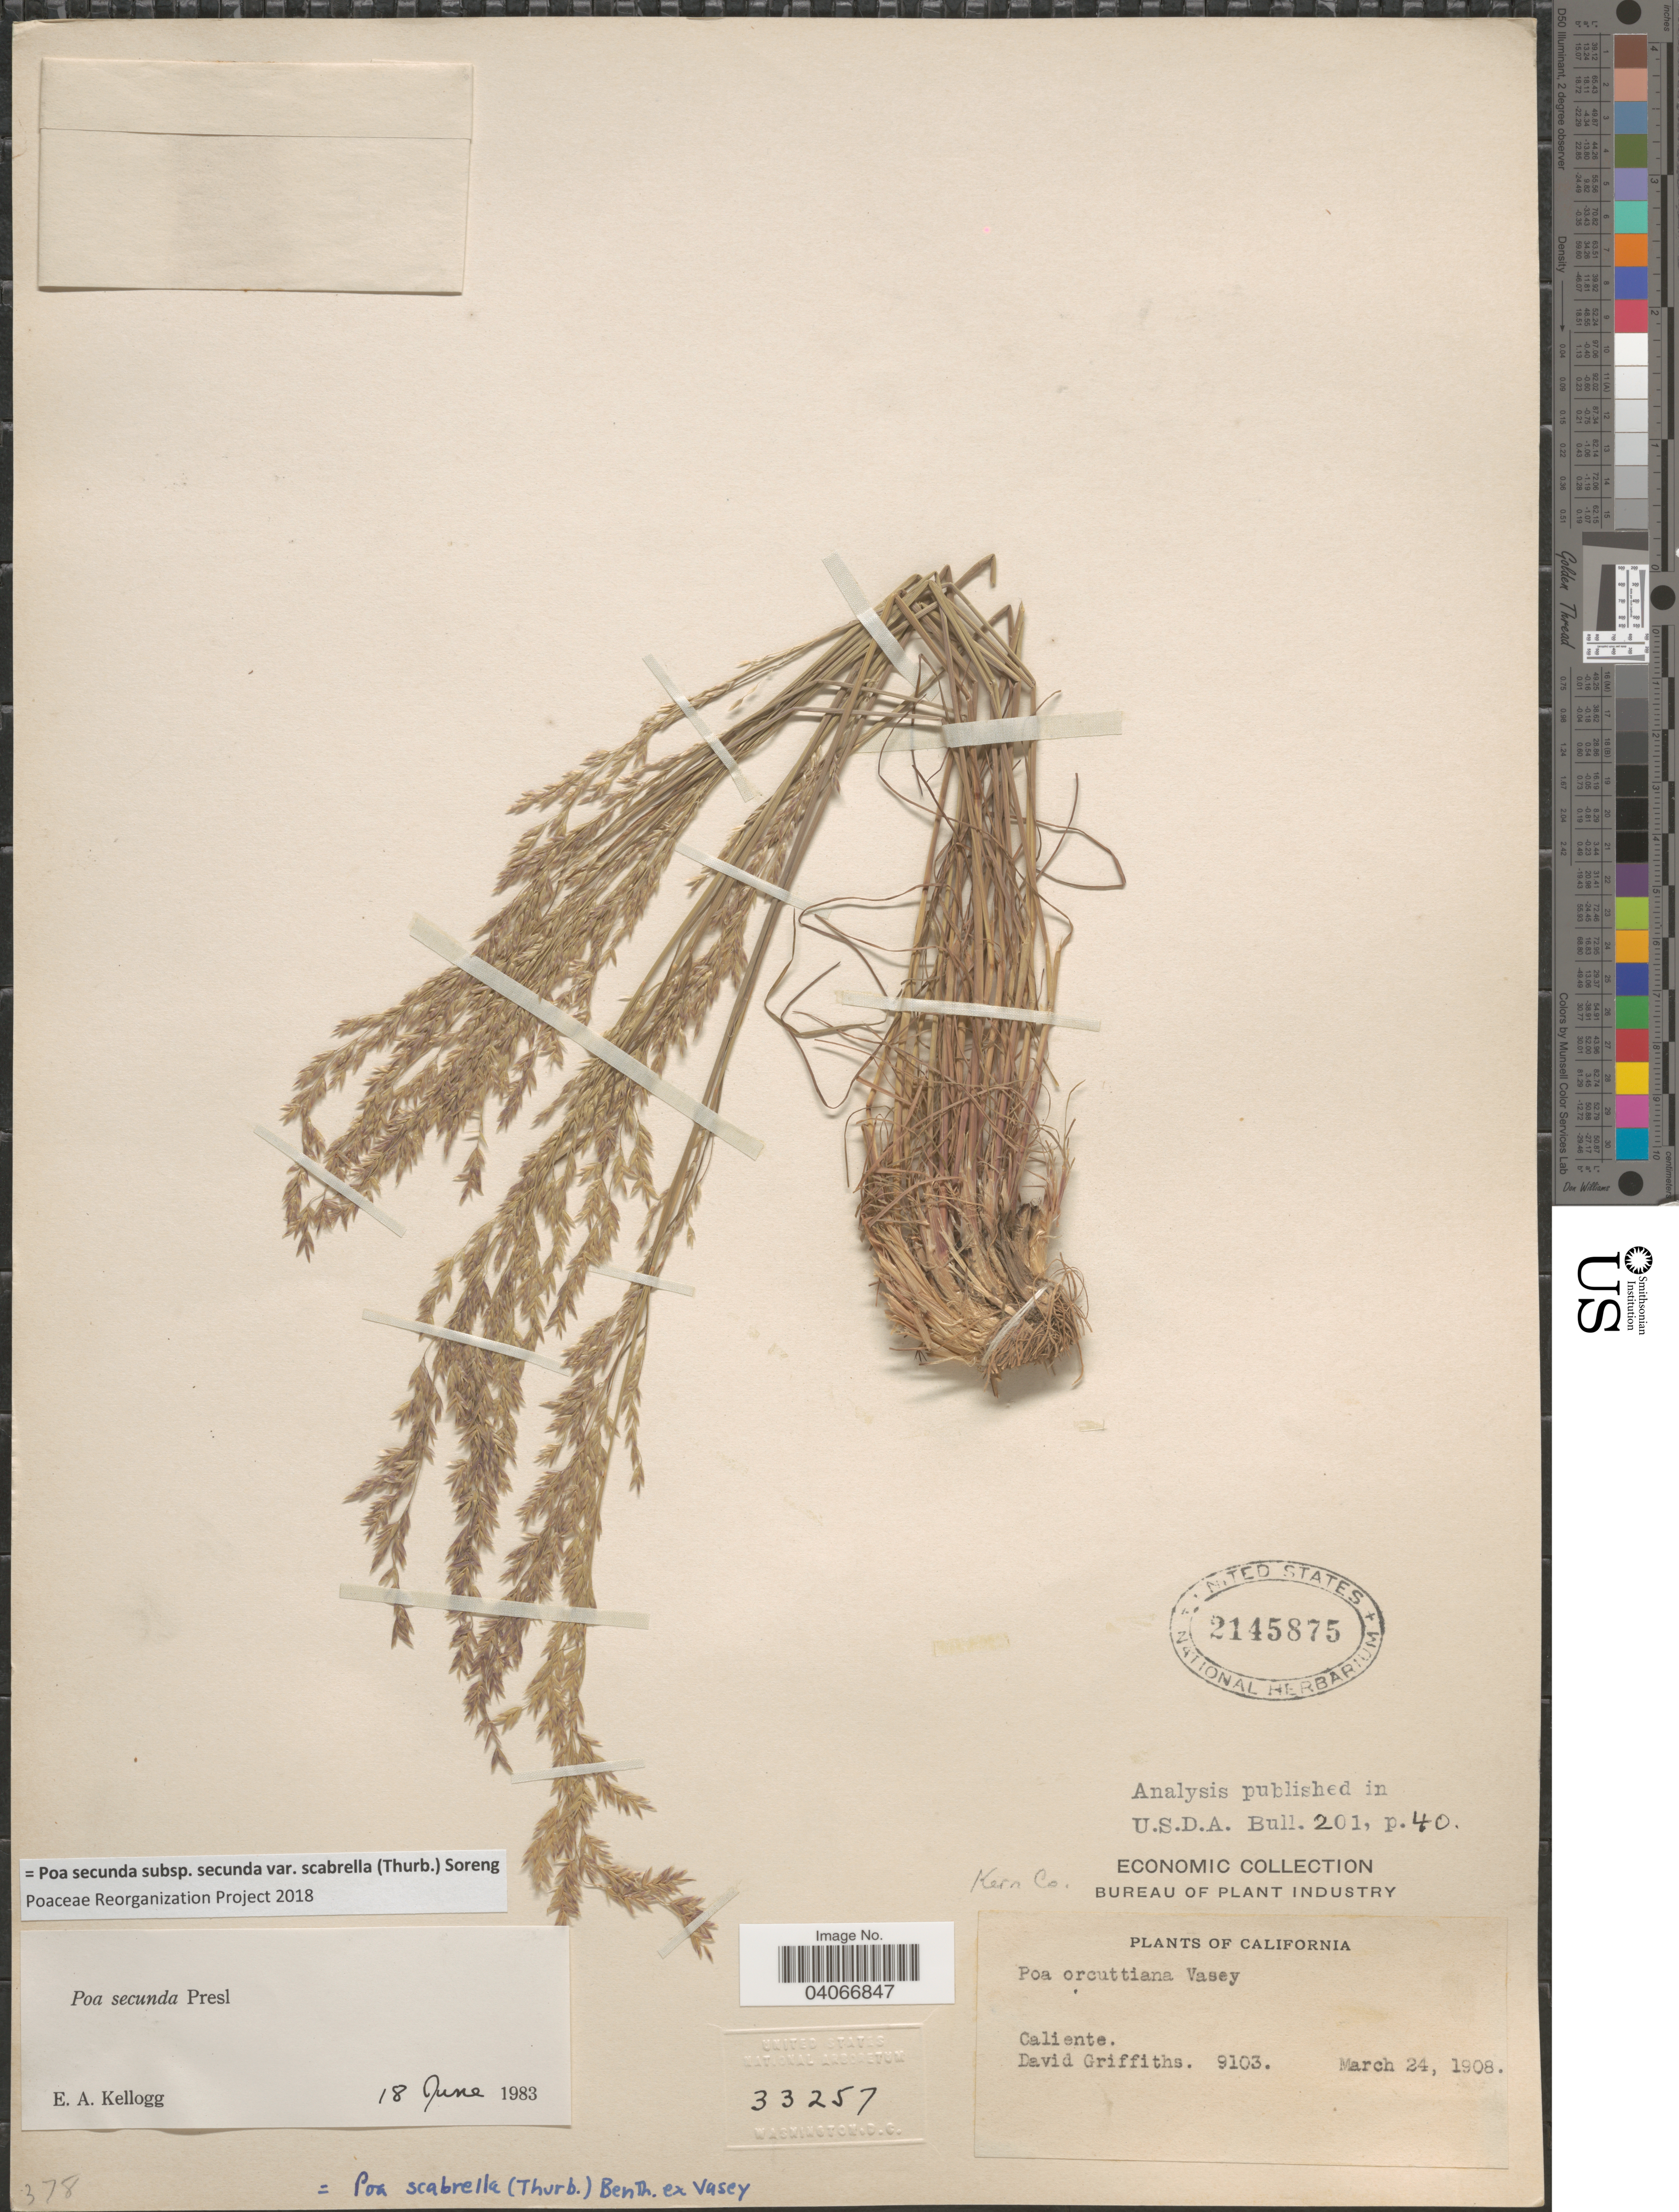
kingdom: Plantae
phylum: Tracheophyta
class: Liliopsida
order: Poales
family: Poaceae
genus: Poa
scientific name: Poa secunda subsp. secunda var. scabrella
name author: (Thurb.) Soreng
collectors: D. Griffiths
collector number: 9103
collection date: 1908-03-24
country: United States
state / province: California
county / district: Kern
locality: Caliente. Kern Co.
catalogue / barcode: US 2145875